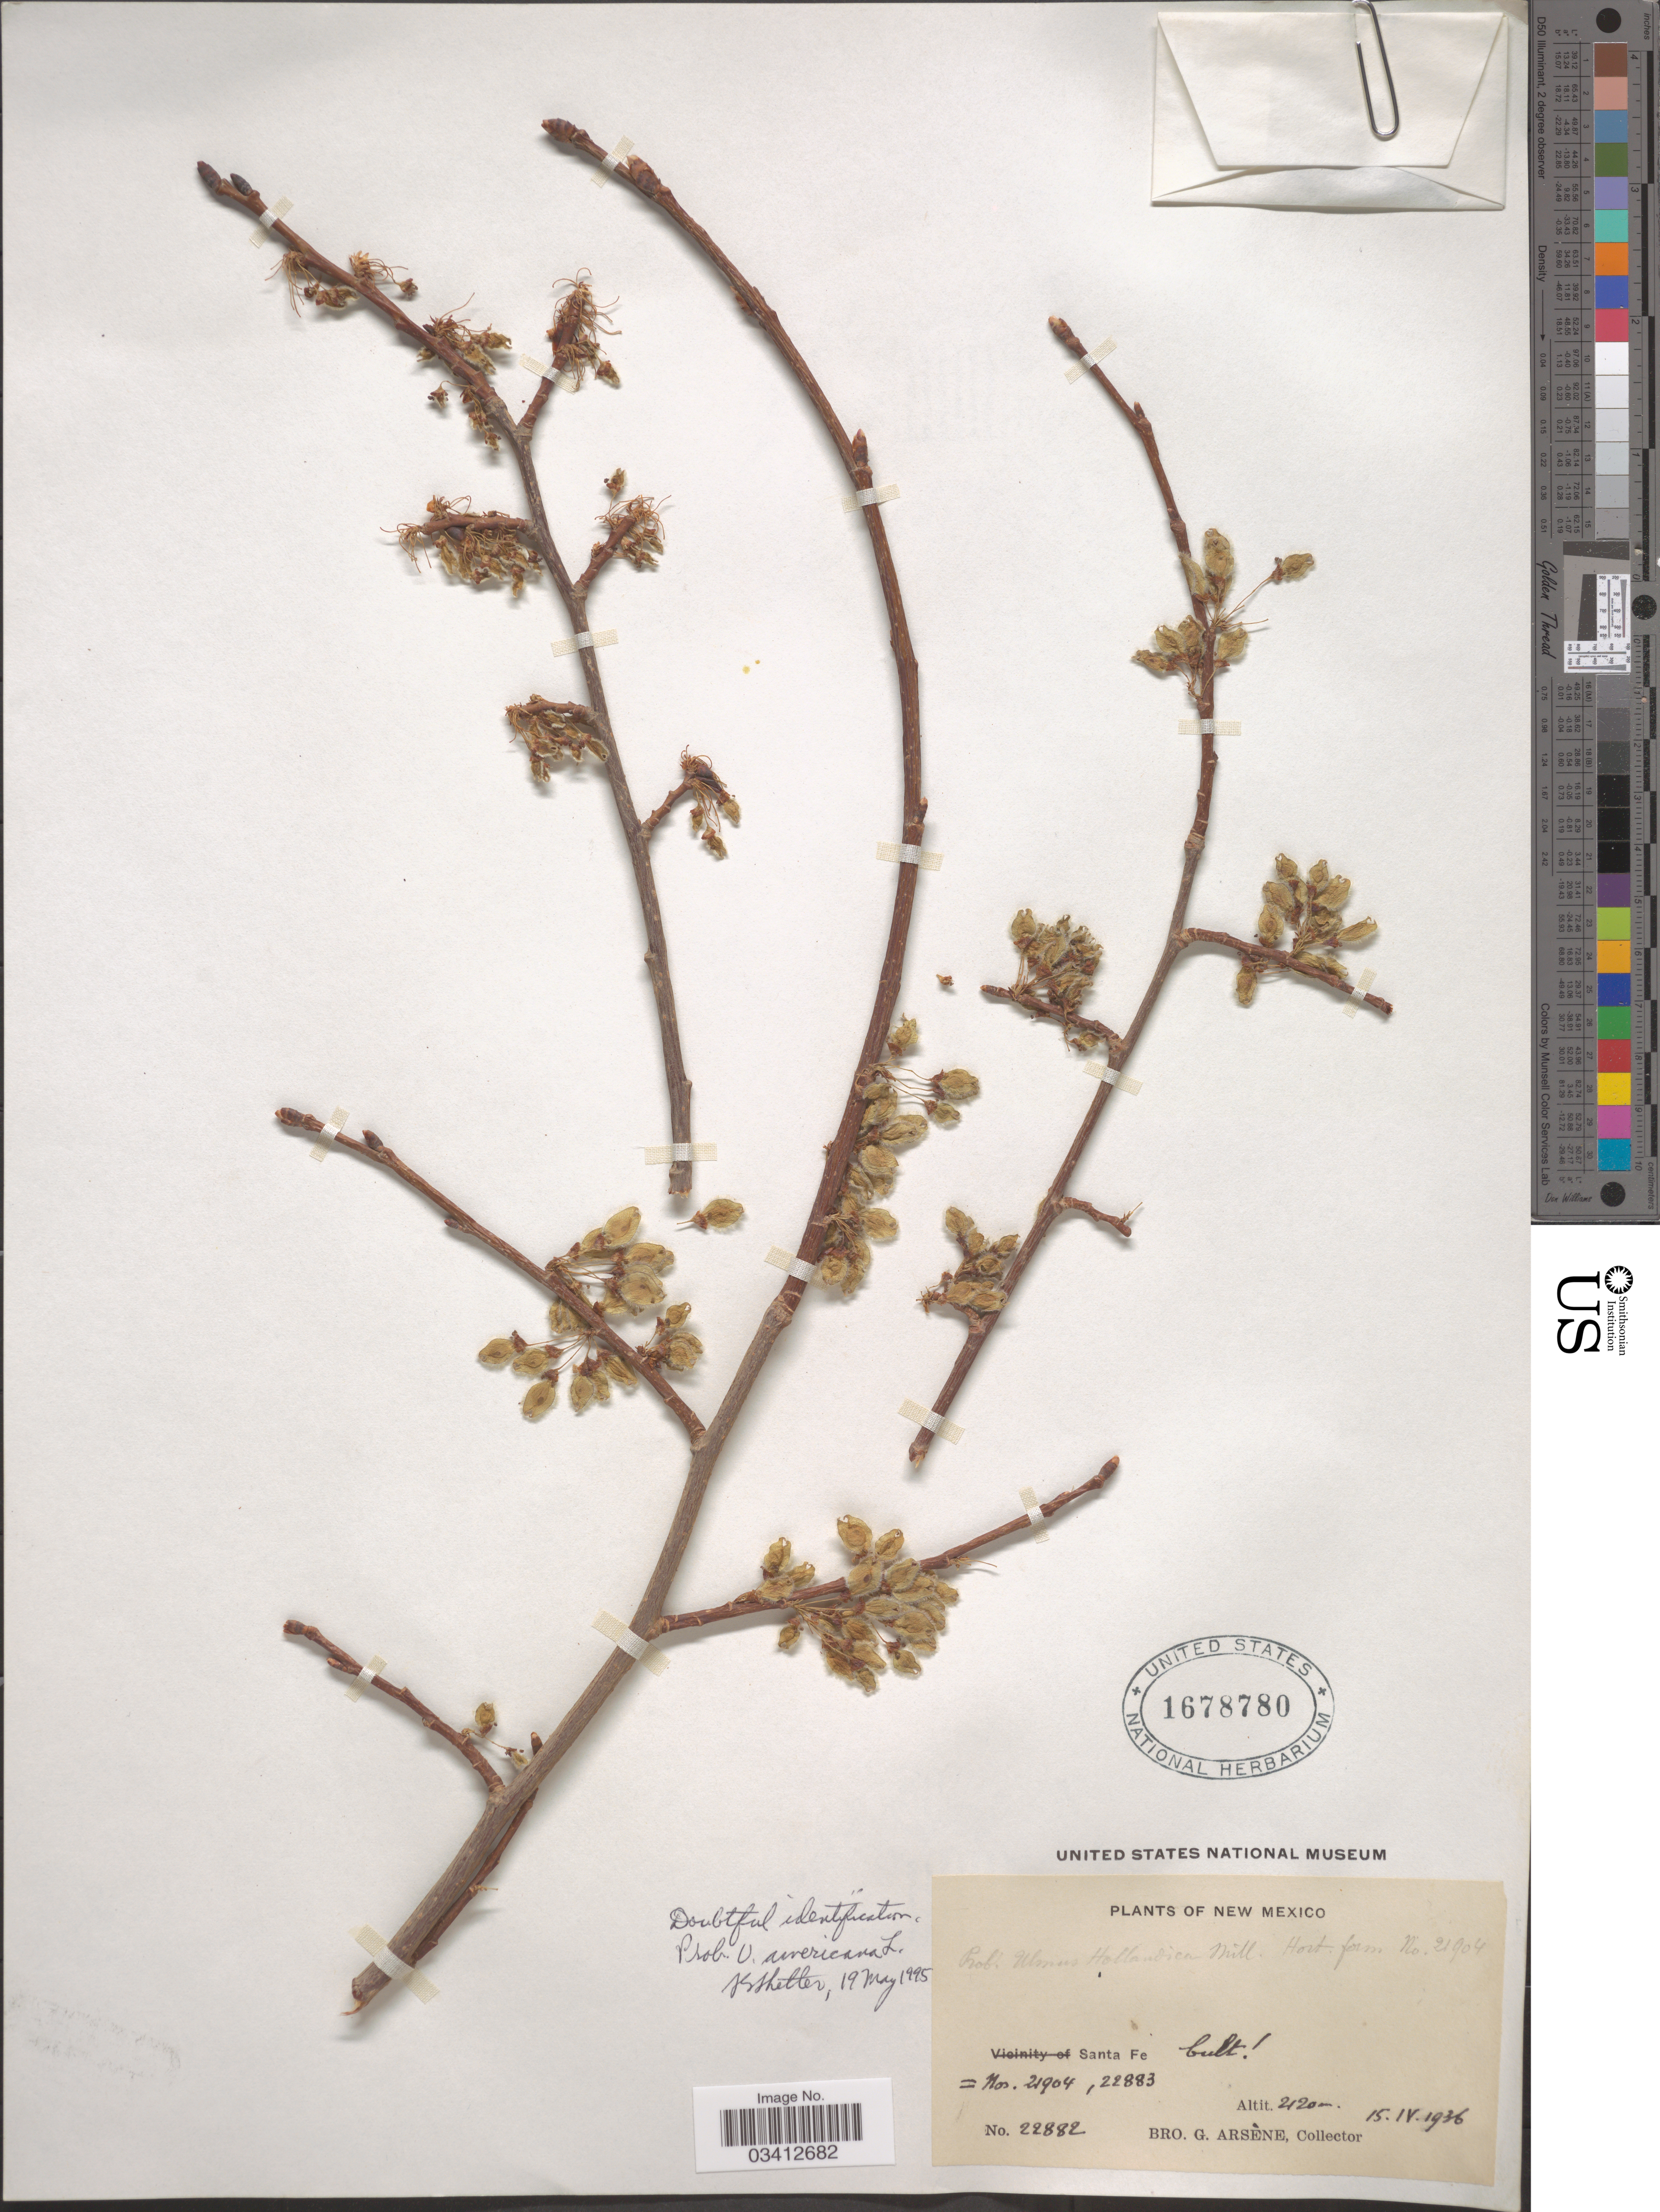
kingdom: Plantae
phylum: Tracheophyta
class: Magnoliopsida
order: Rosales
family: Ulmaceae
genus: Ulmus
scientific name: Ulmus americana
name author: L.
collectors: Bro. G. Arsène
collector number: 22882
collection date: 1936-04-15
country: United States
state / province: New Mexico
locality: Santa Fe.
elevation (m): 2120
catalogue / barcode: US 1678780